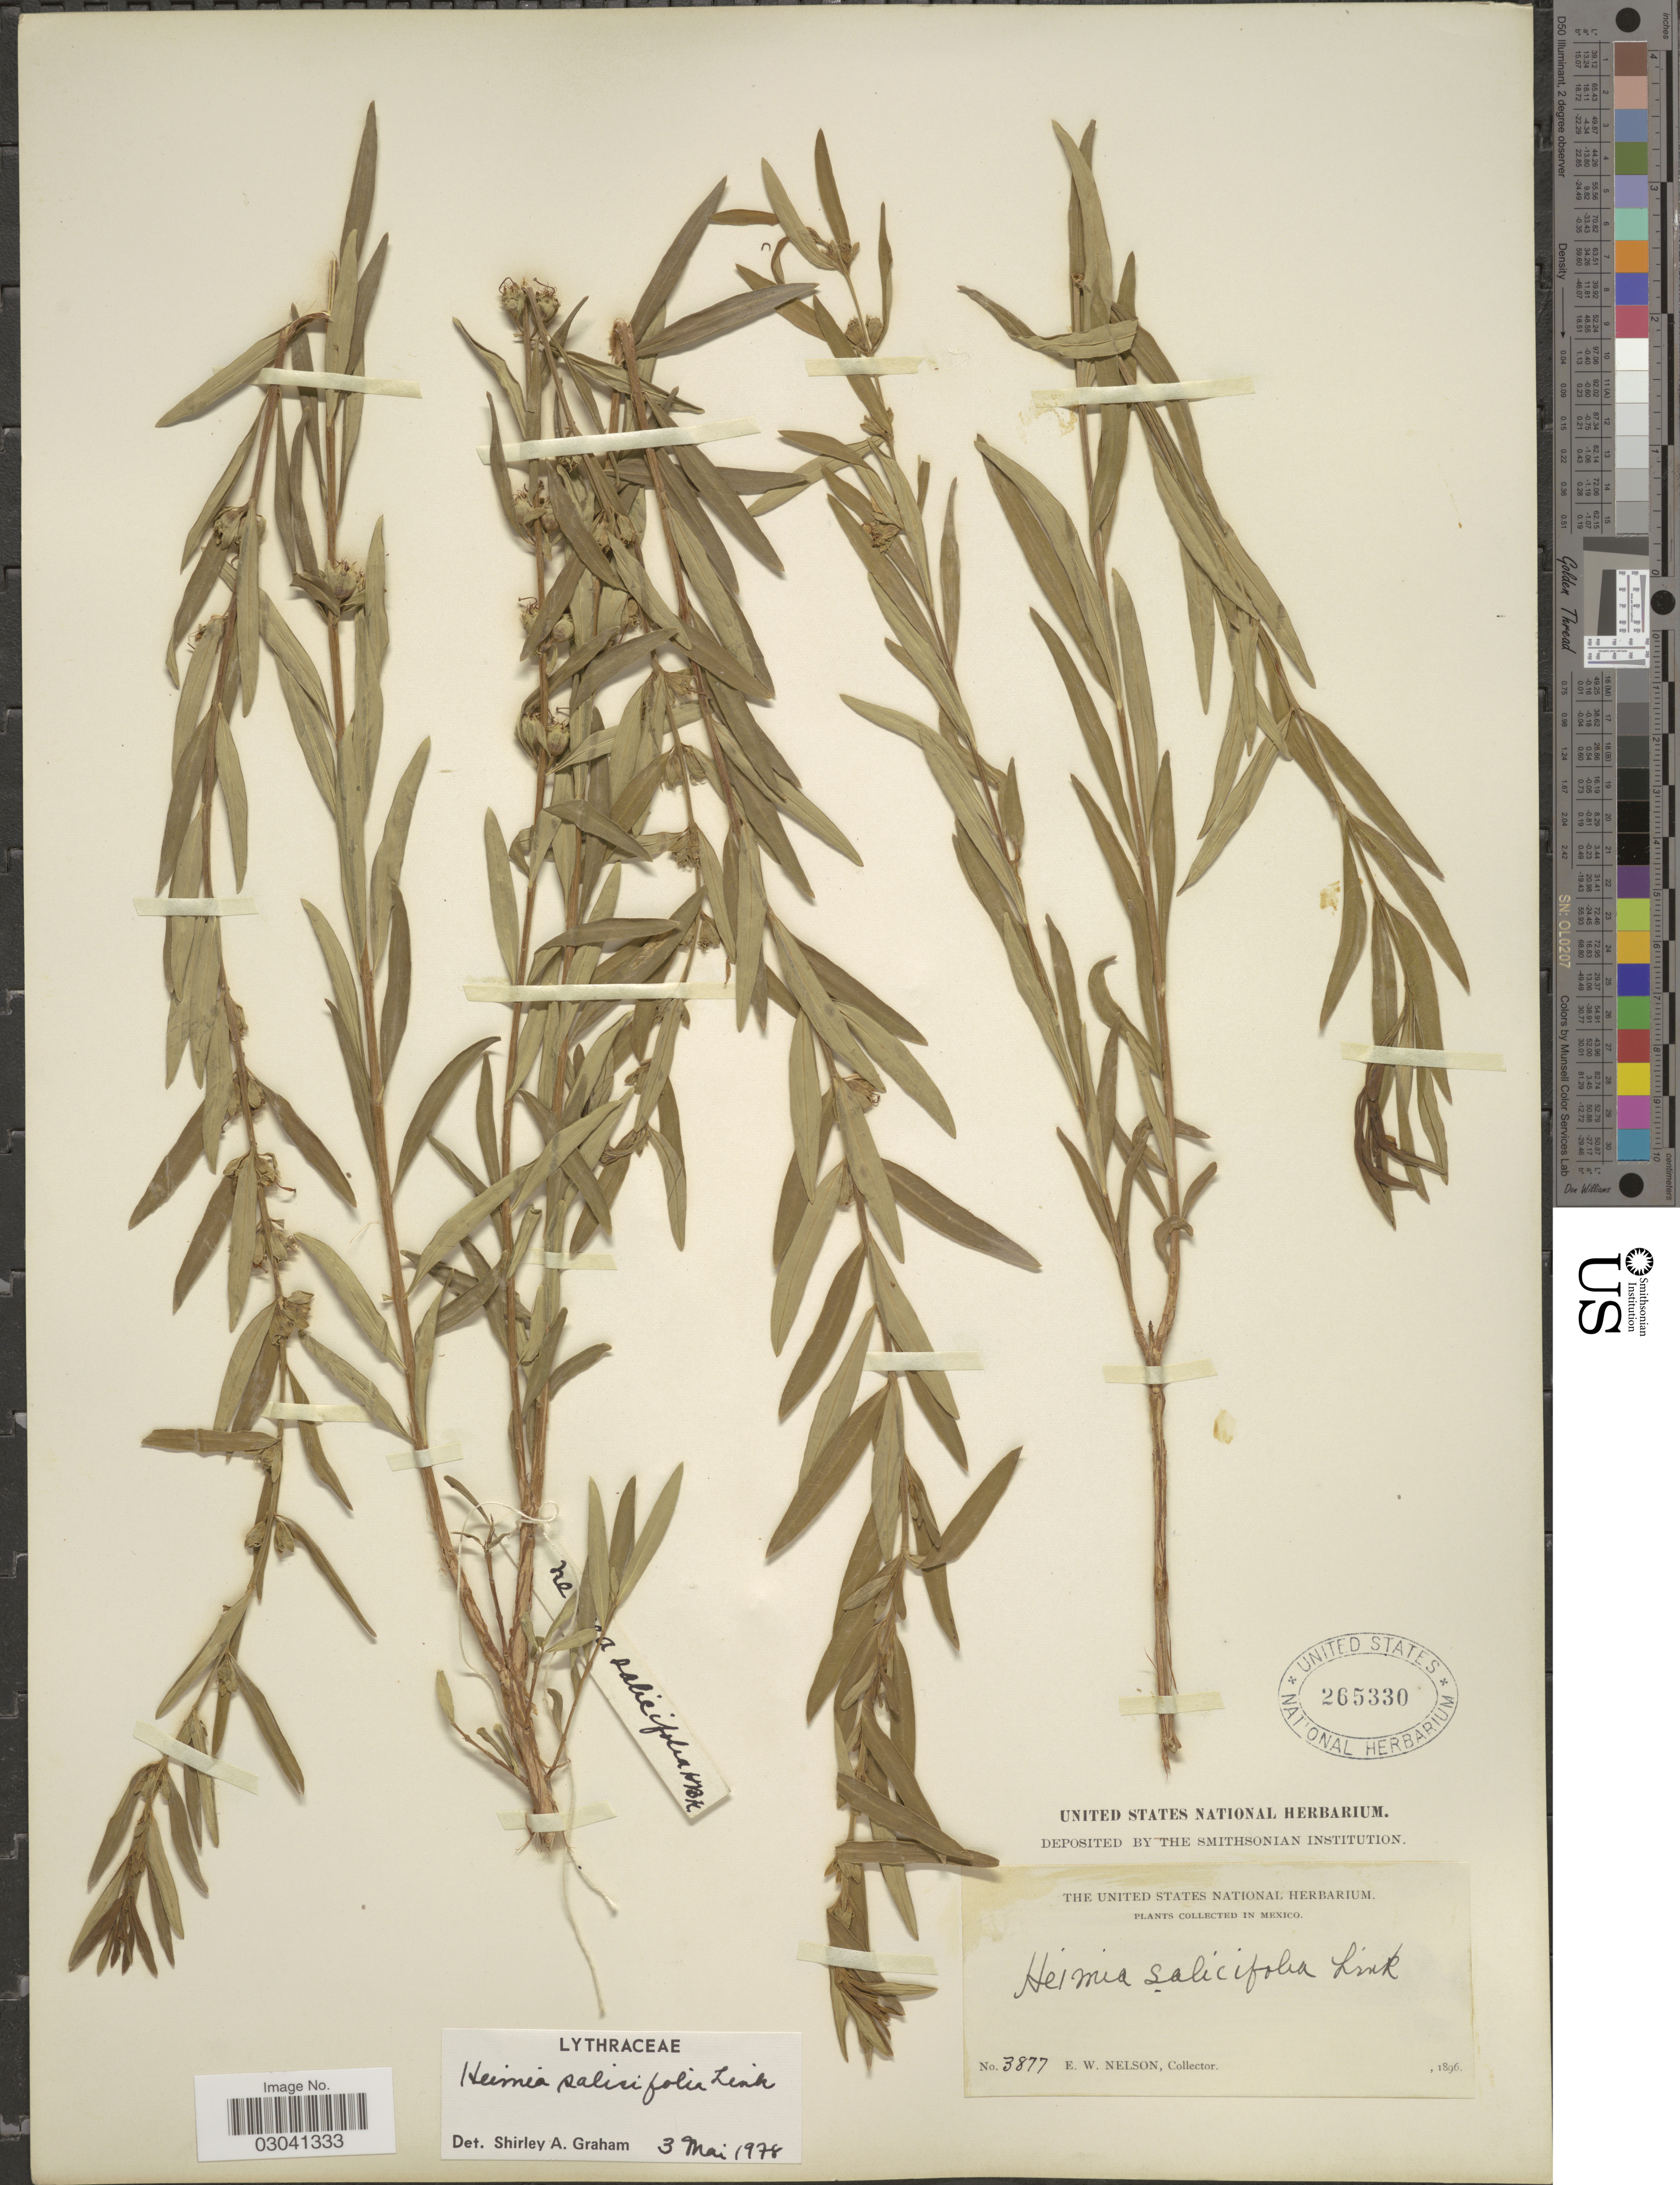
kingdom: Plantae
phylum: Tracheophyta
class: Magnoliopsida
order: Myrtales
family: Lythraceae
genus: Heimia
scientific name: Heimia salicifolia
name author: Link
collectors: E. W. Nelson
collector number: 3877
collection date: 1896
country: Mexico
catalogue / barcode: US 265330